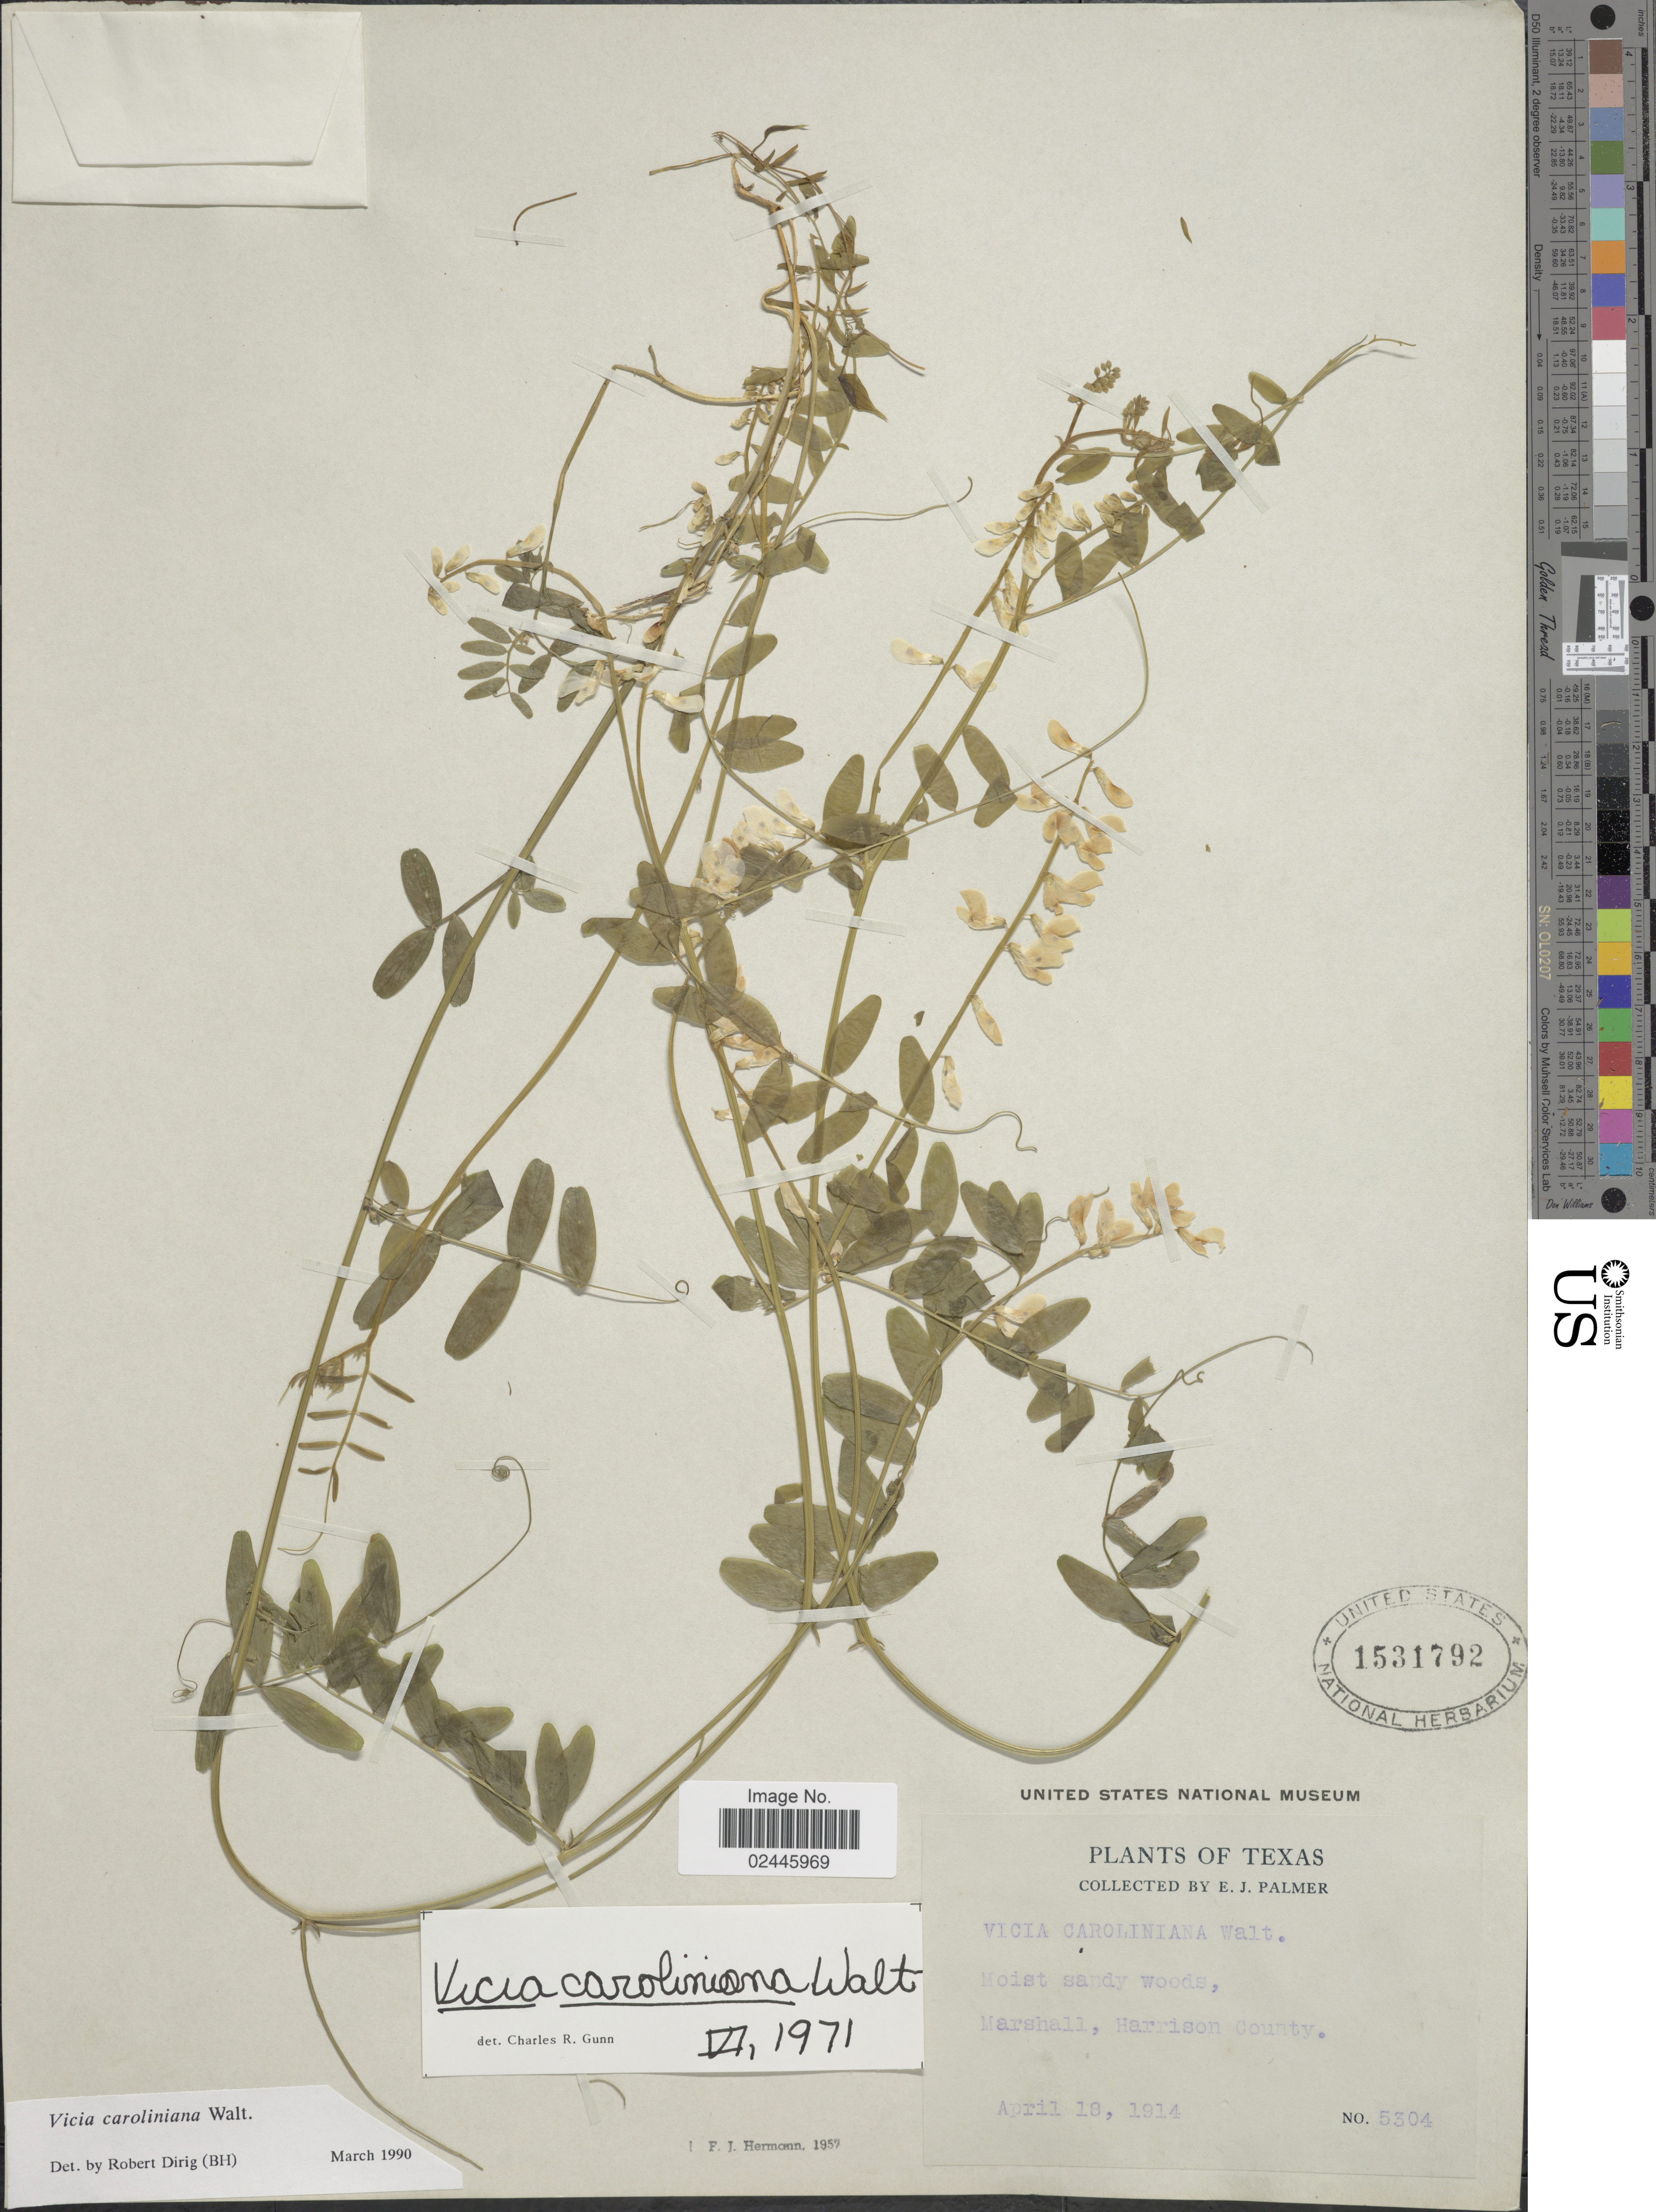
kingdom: Plantae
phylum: Tracheophyta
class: Magnoliopsida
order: Fabales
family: Fabaceae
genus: Vicia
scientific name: Vicia caroliniana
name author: Walter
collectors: E. J. Palmer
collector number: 5304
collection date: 1914-04-18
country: United States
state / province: Texas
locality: Marshall, Harrison County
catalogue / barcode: US 1531792